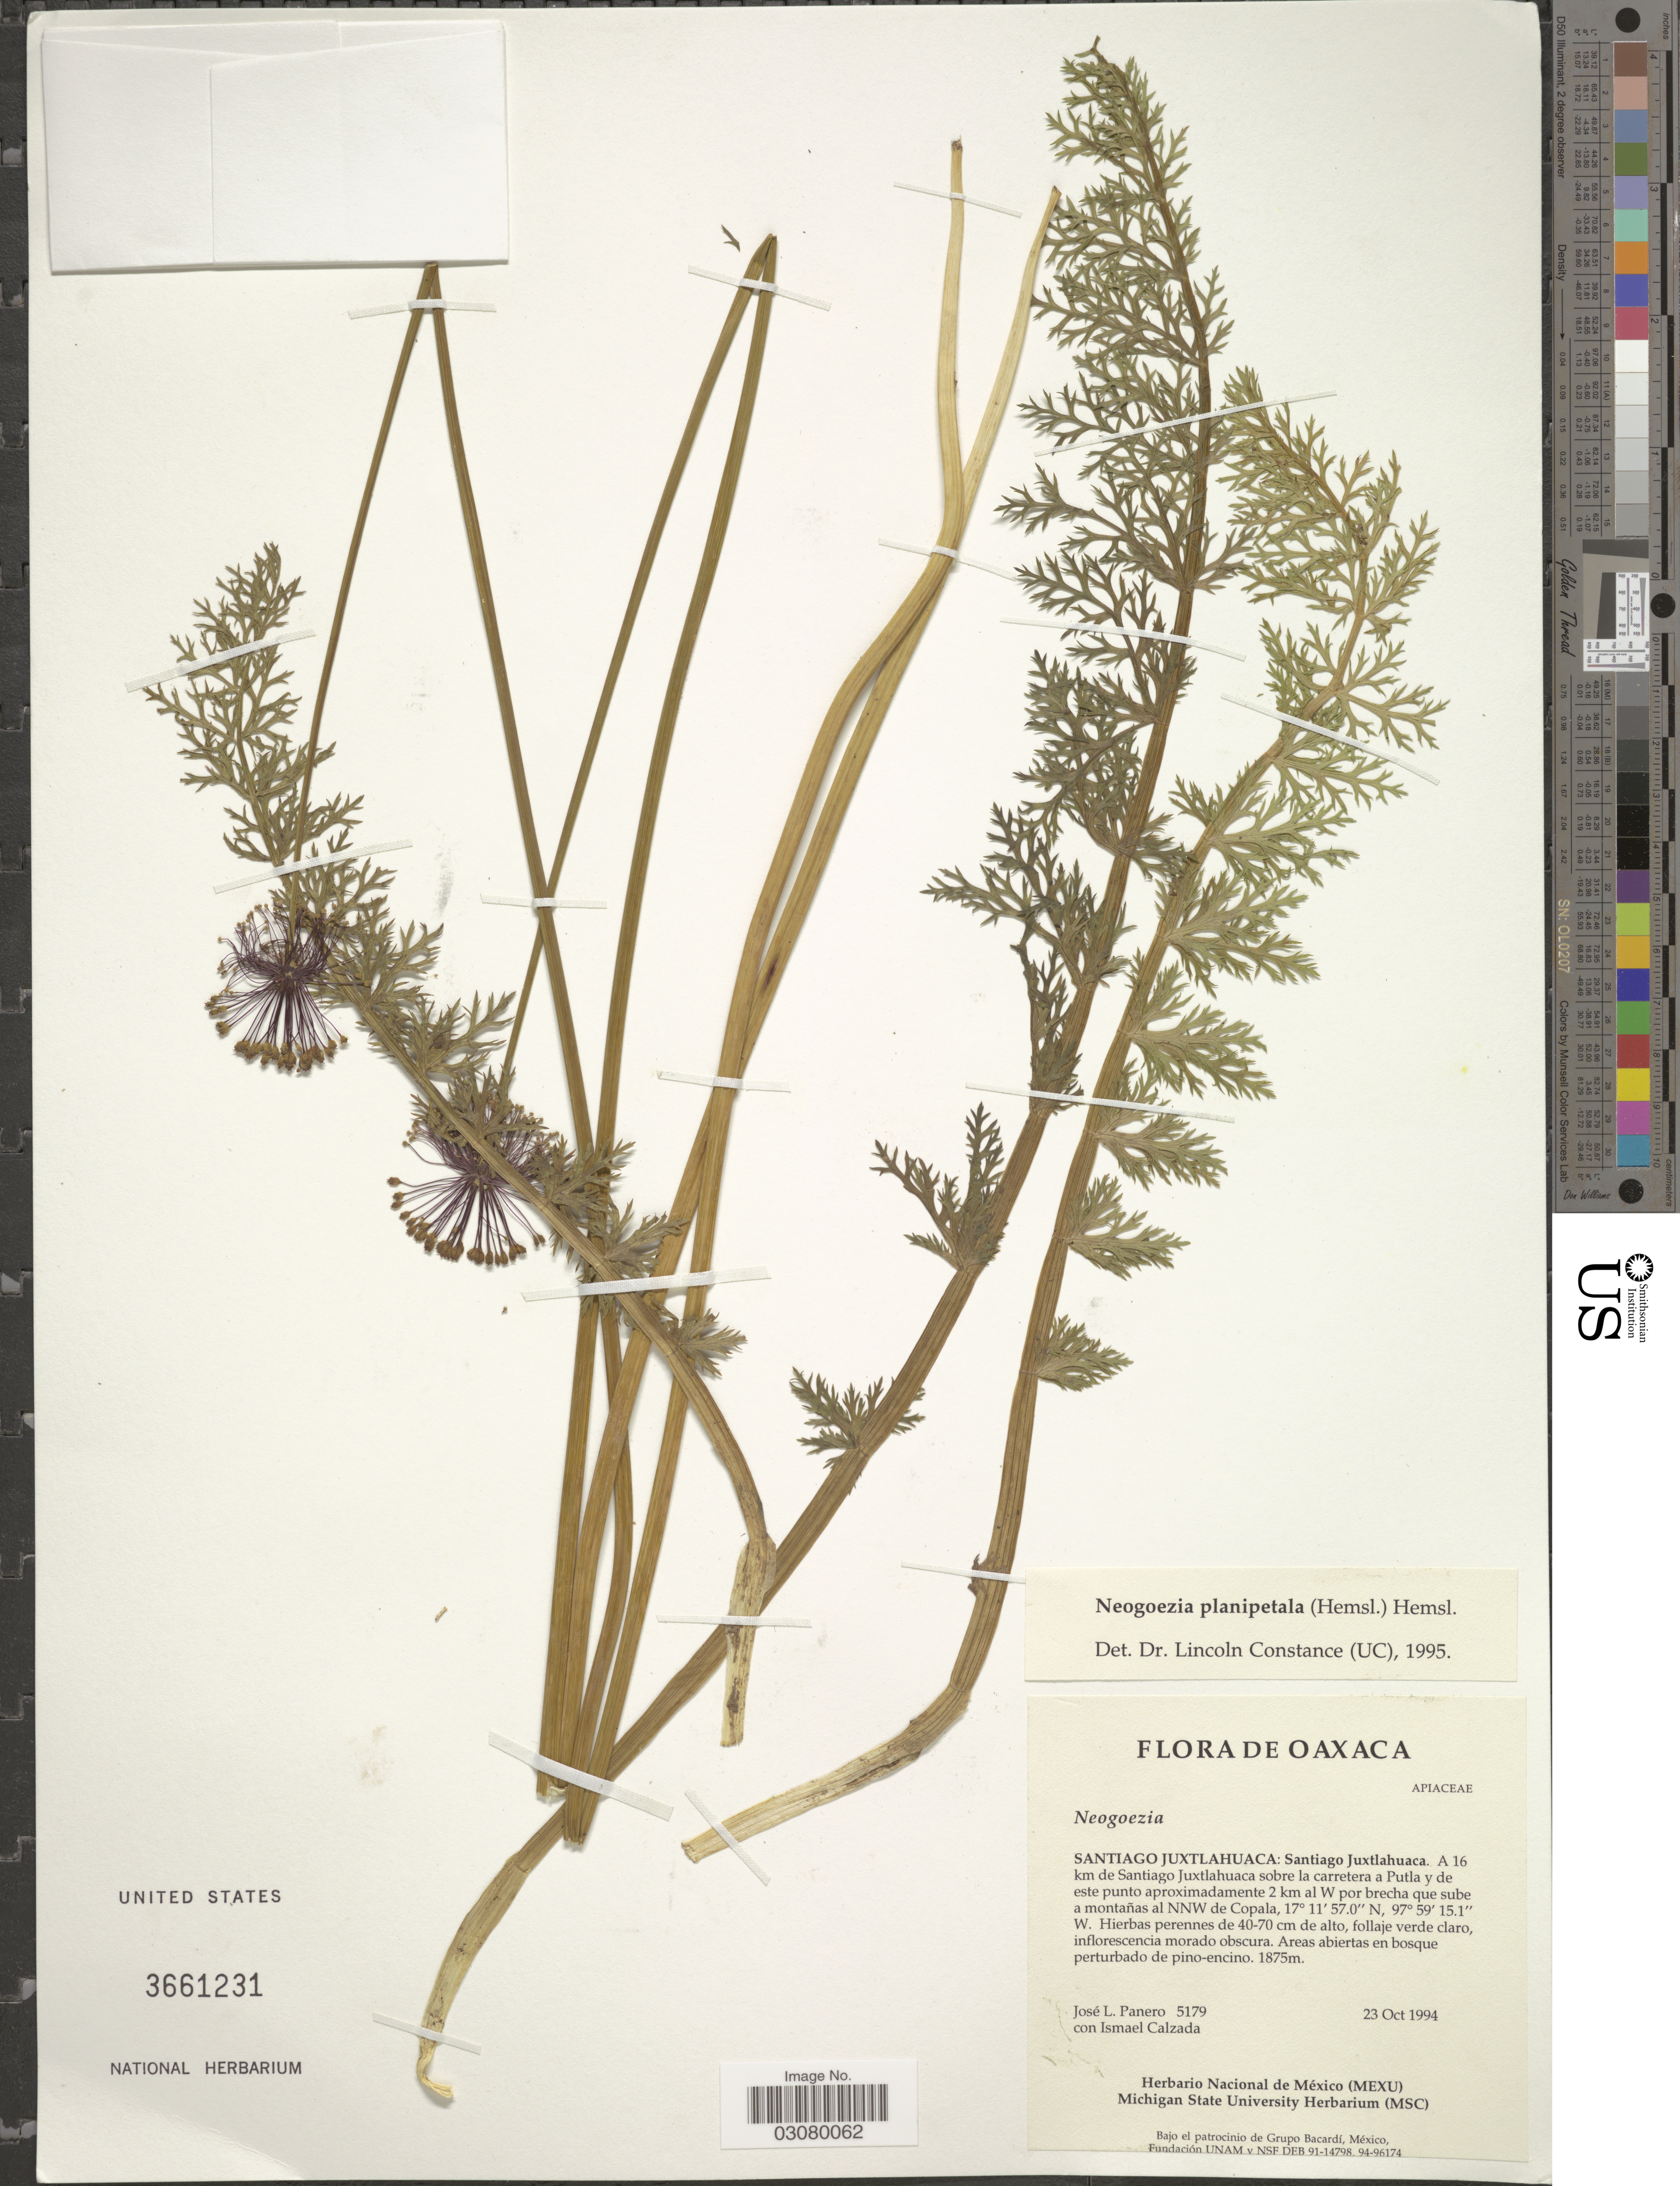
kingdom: Plantae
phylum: Tracheophyta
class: Magnoliopsida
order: Apiales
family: Apiaceae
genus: Neogoezia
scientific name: Neogoezia planipetala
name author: (Hemsl.) Hemsl.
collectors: J. L. Panero & I. Calzada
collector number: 5179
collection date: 1994-10-23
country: Mexico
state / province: Oaxaca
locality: Santiago Juxtlahuaca: Santiago Juxtlahuaca. A 16 km de Santiago Juxtlahuaca sobre la carretera a Putla y de este punto aproximadamente 2 km al W por brecha que sube a montañas al NNW de Copala.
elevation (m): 1875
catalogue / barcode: US 3661231